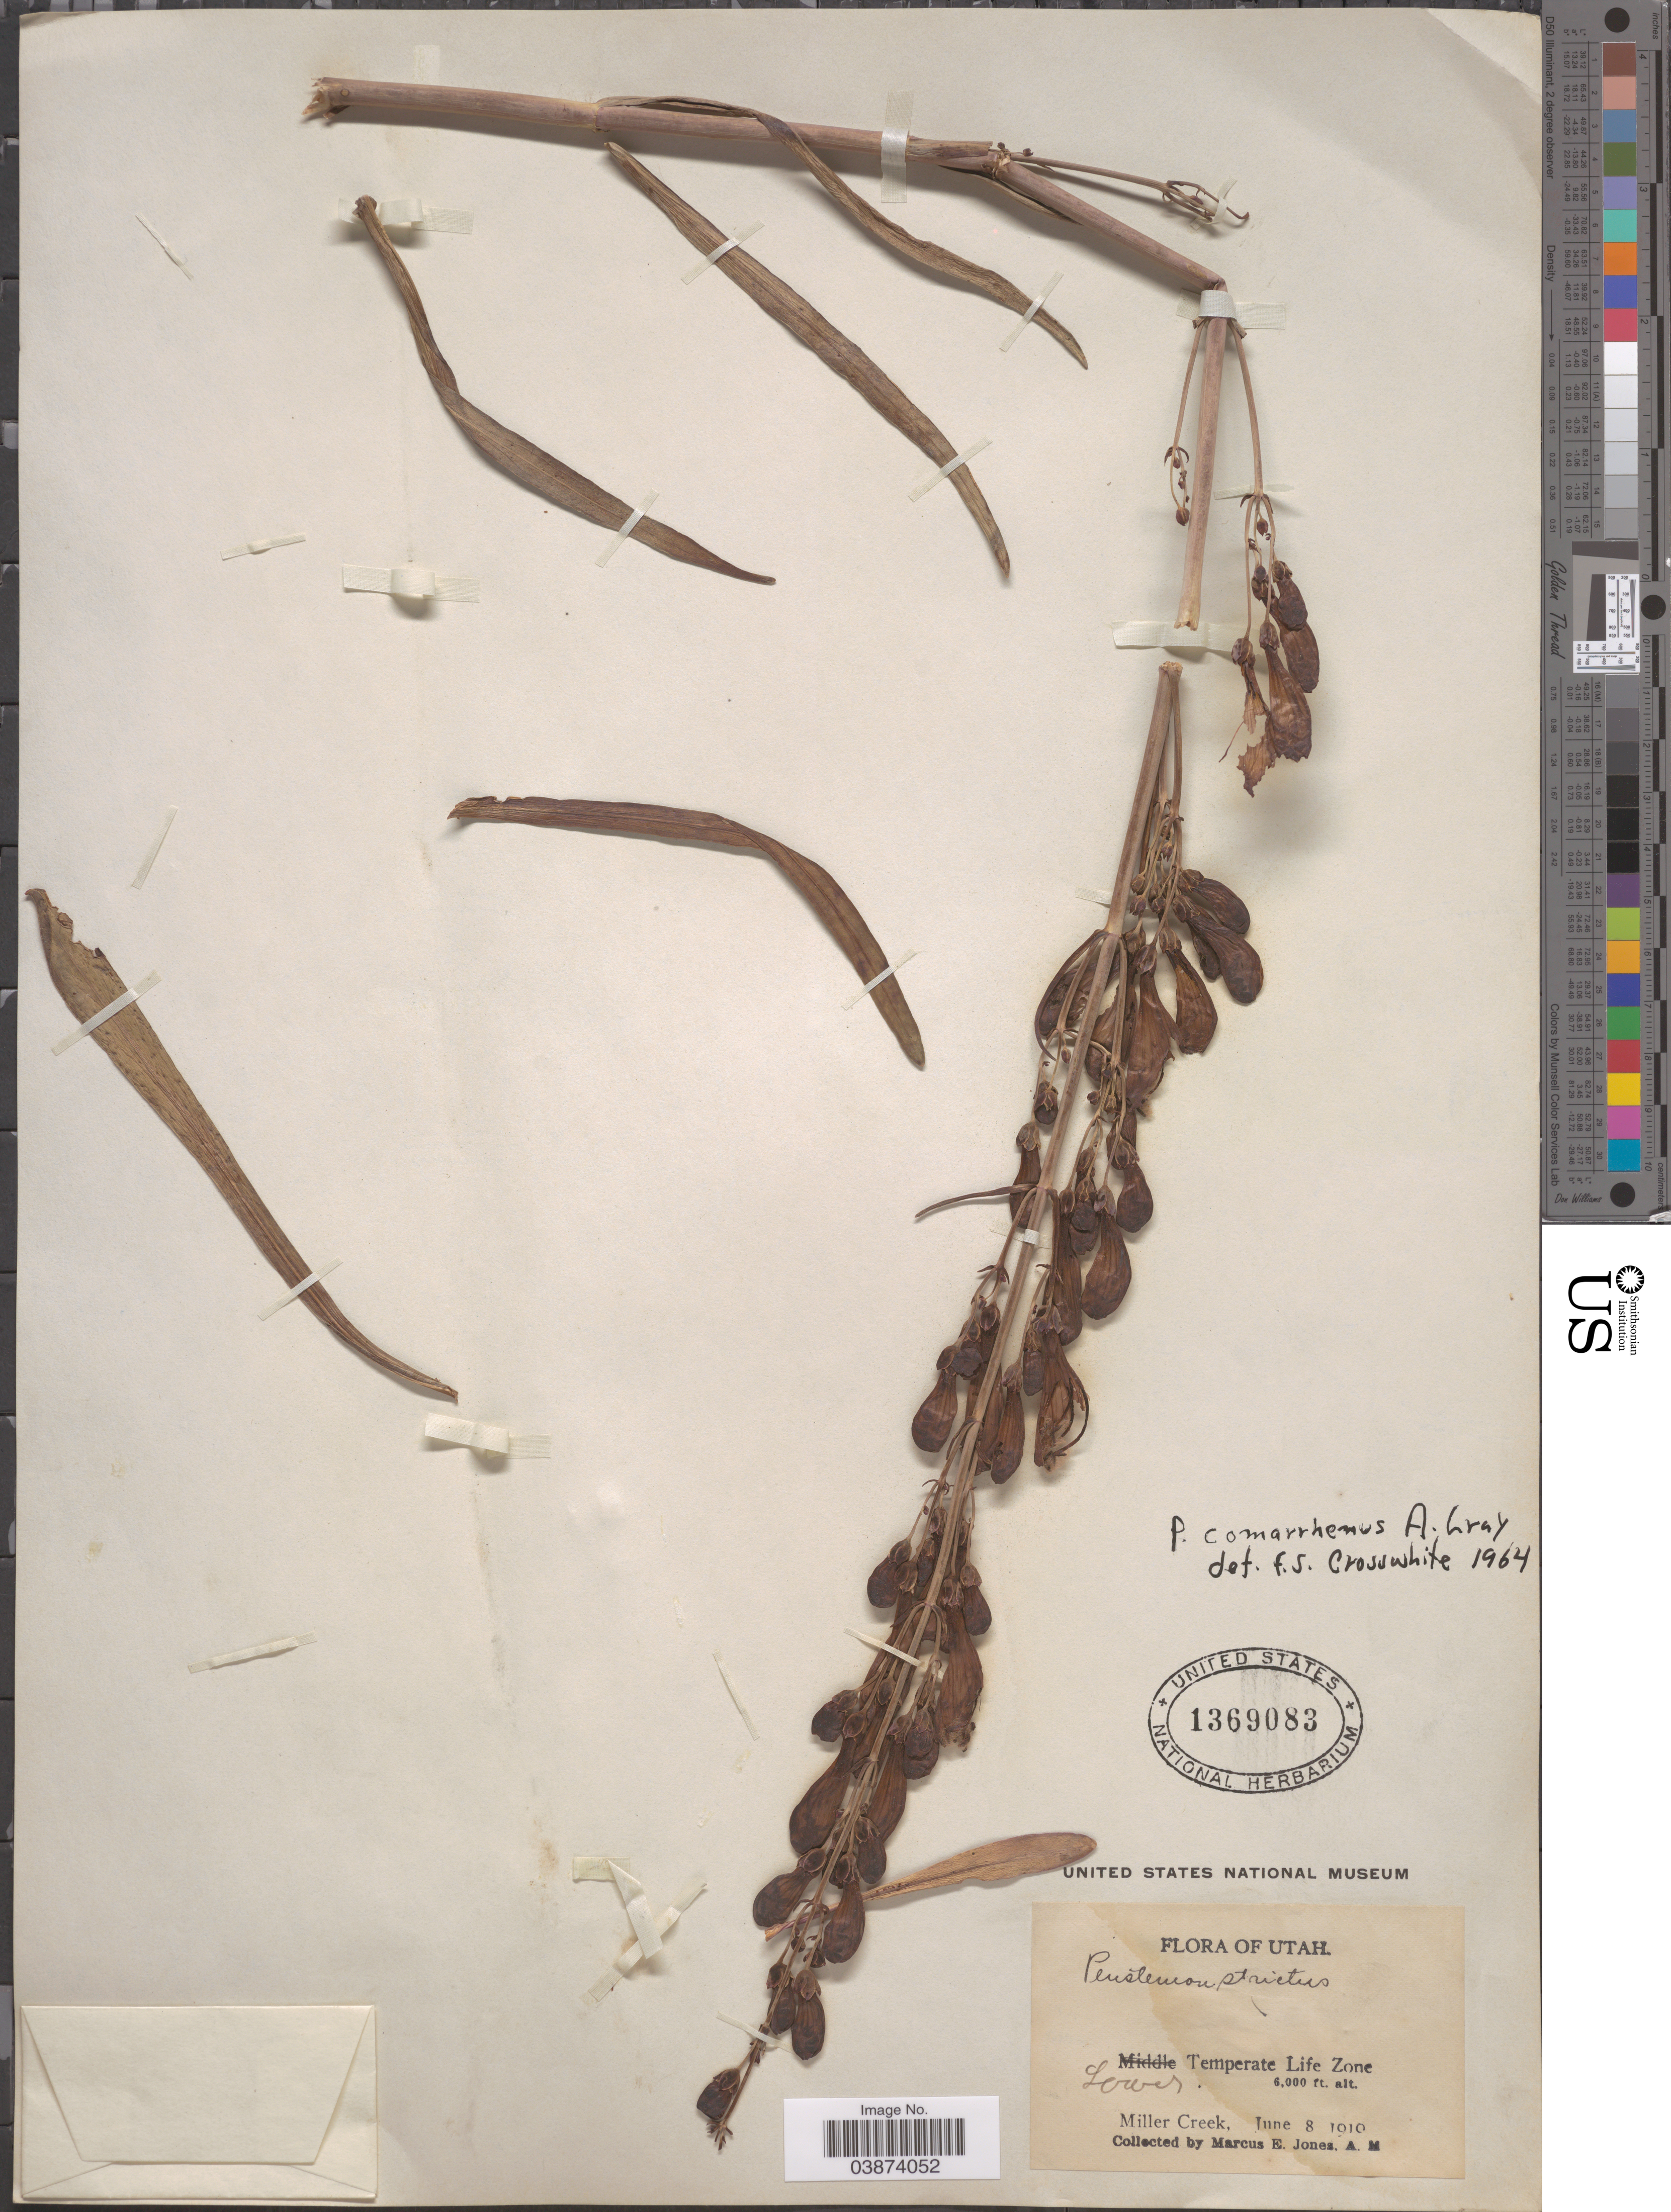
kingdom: Plantae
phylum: Tracheophyta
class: Magnoliopsida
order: Lamiales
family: Plantaginaceae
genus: Penstemon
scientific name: Penstemon comarrhenus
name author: A. Gray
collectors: M. E. Jones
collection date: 1910-06-08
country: United States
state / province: Utah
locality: Lower Temperate Life Zone. Miller Creek.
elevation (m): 1829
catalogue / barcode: US 1369083